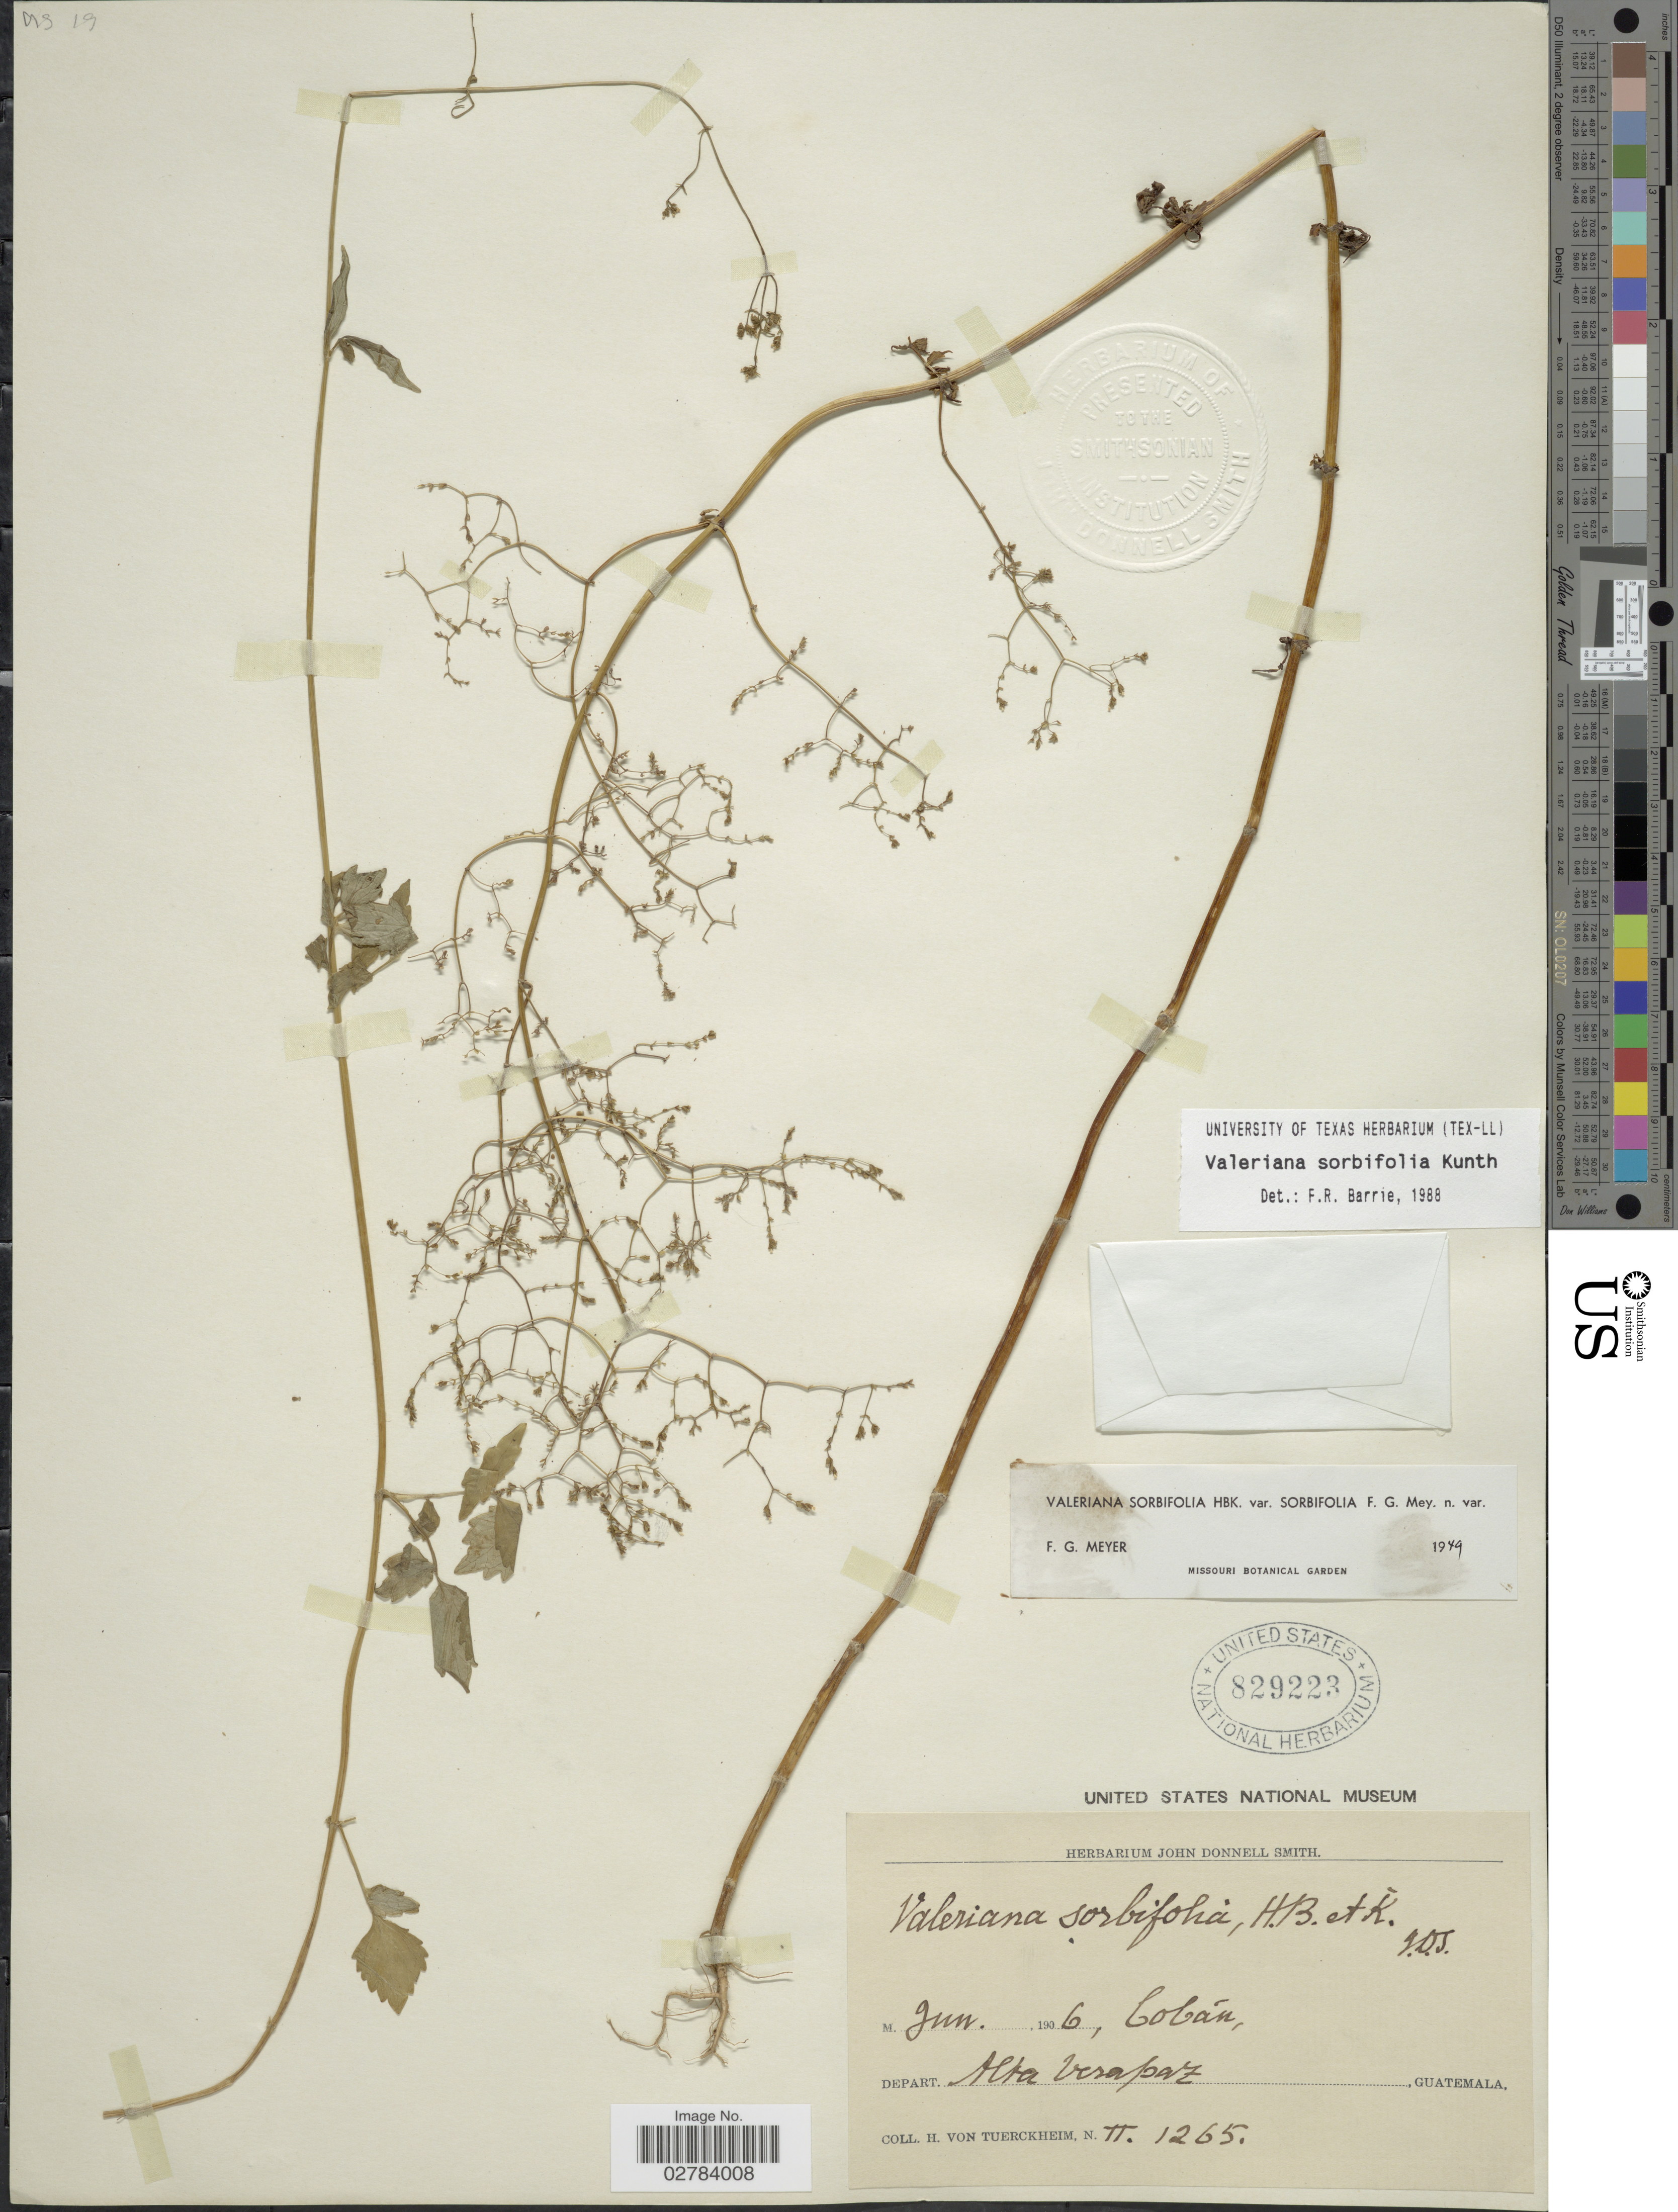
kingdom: Plantae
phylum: Tracheophyta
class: Magnoliopsida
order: Dipsacales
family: Caprifoliaceae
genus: Valeriana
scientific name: Valeriana sorbifolia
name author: Kunth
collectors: H. von Türckheim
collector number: II1265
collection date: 1906-06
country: Guatemala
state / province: Alta Verapaz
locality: Cobán, Depart. Alta Verapaz.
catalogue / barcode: US 829223